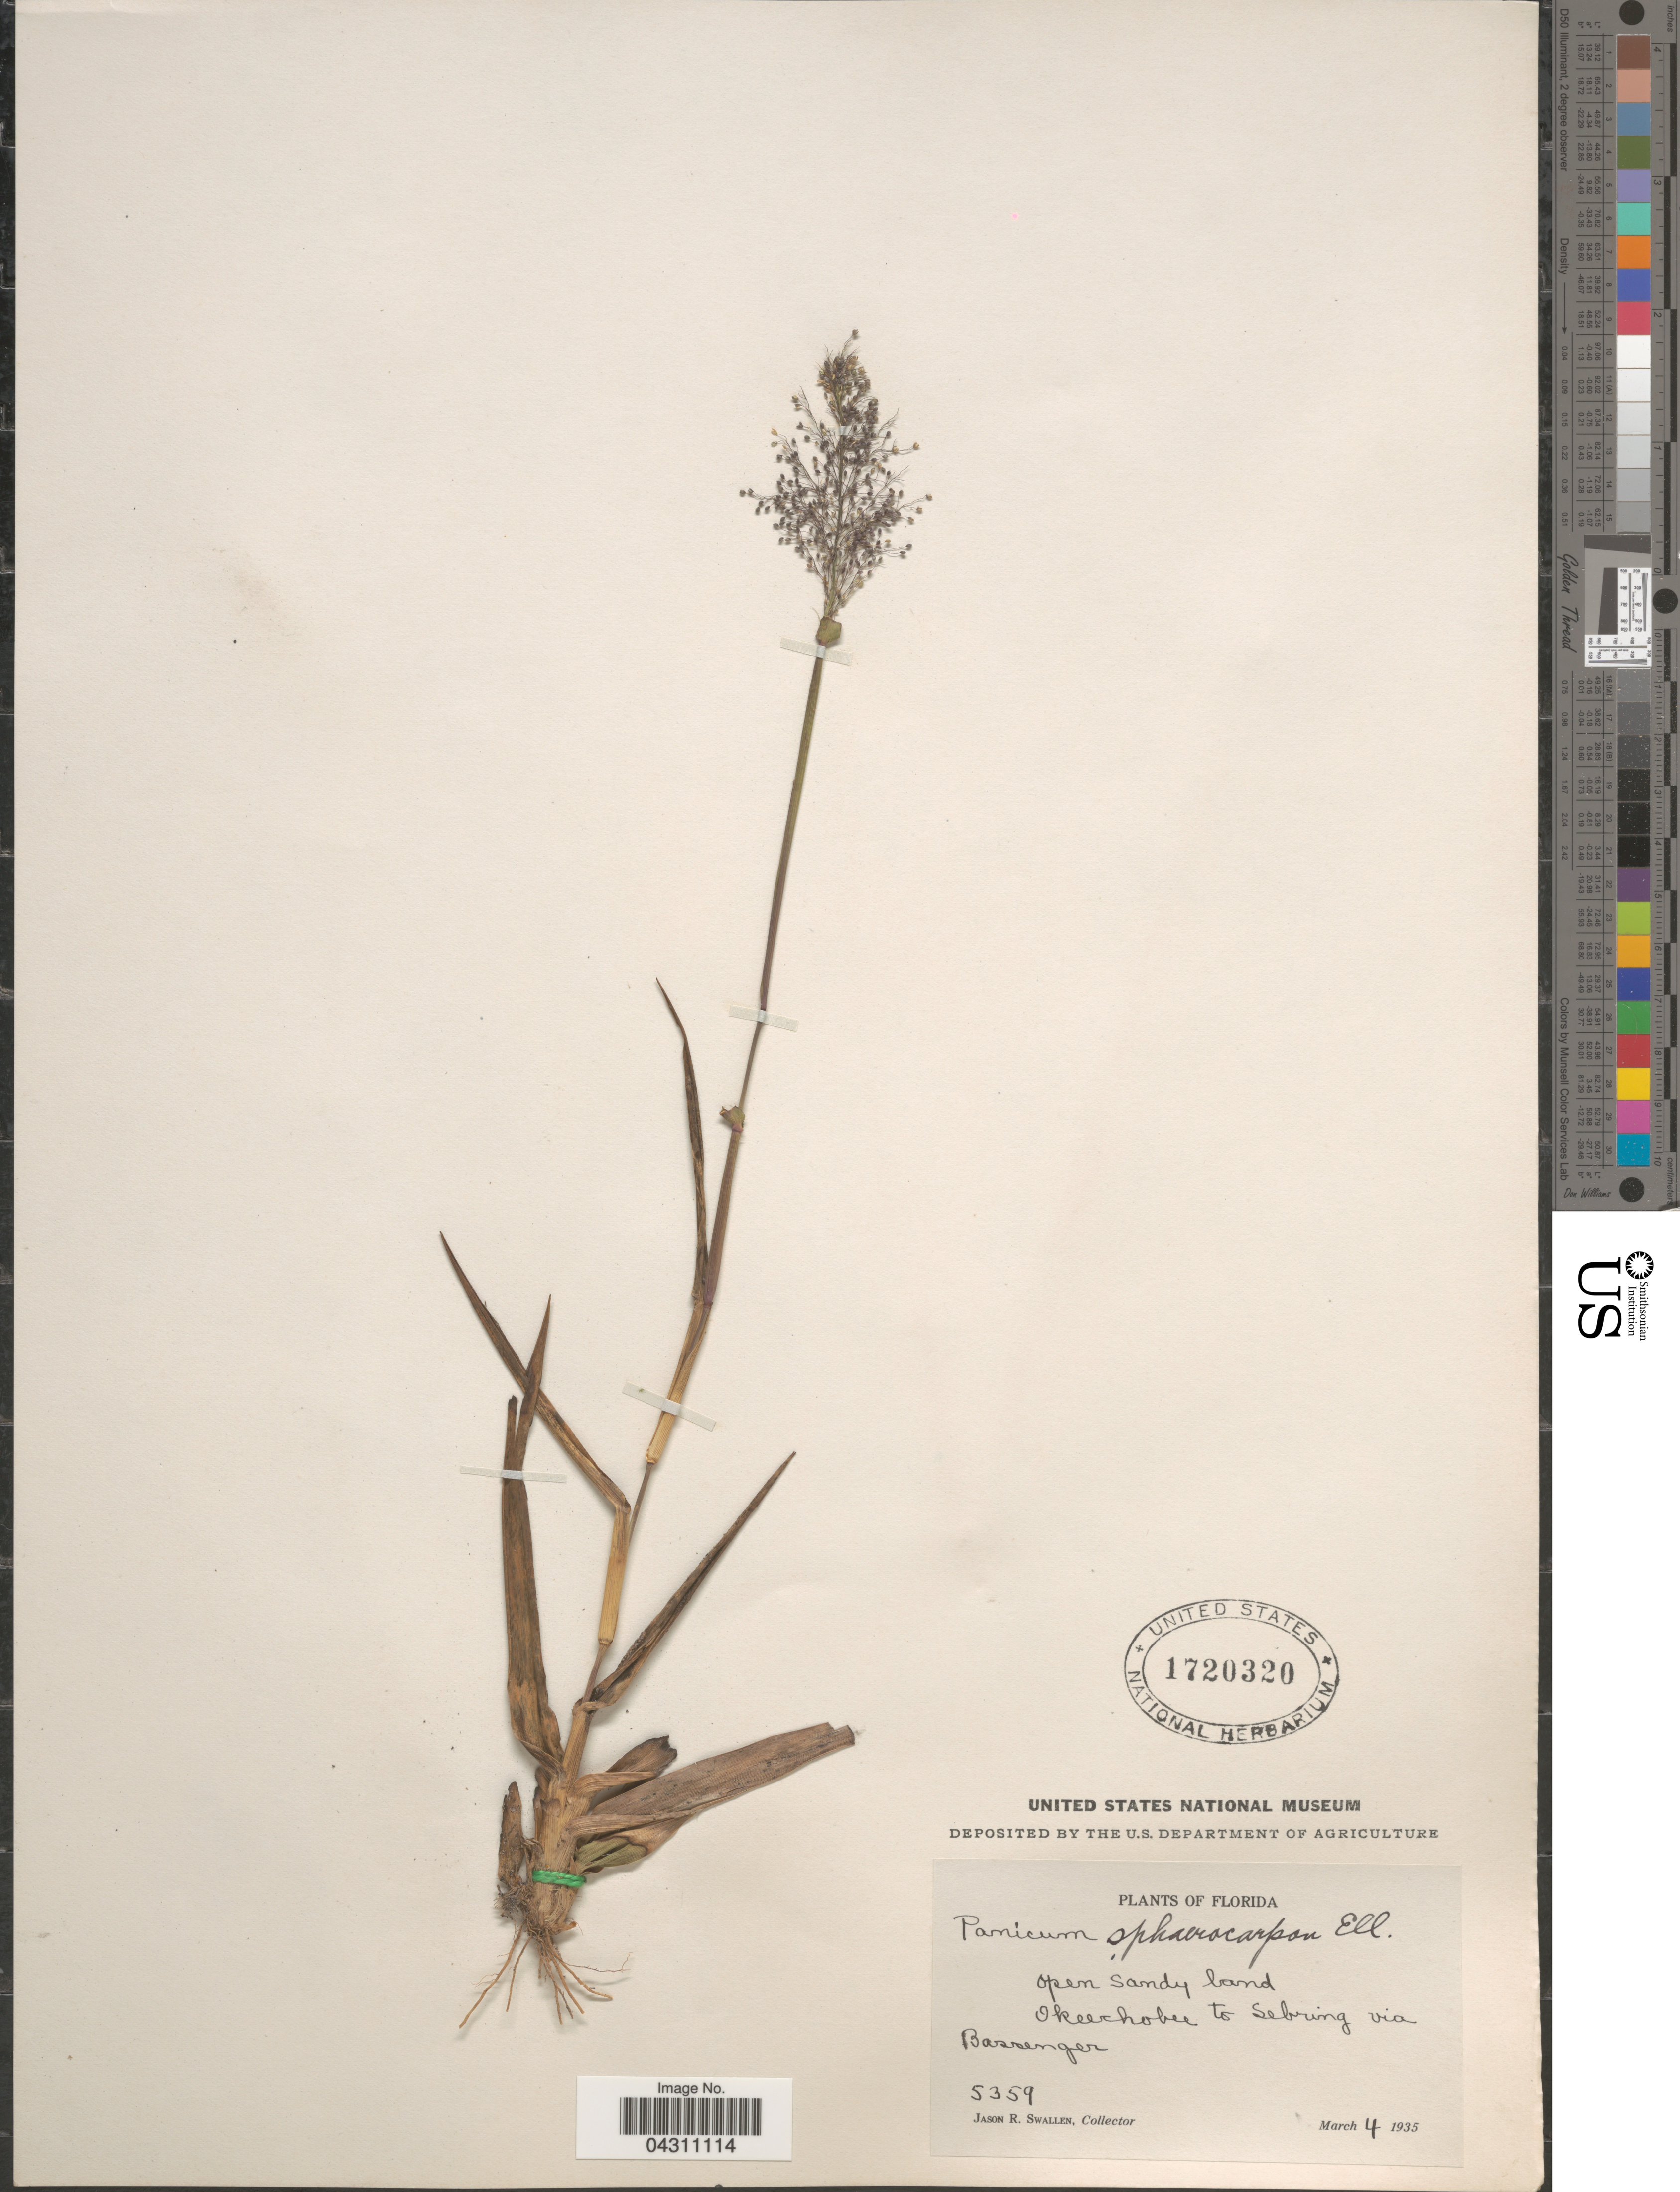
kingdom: Plantae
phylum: Tracheophyta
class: Liliopsida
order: Poales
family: Poaceae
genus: Dichanthelium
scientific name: Dichanthelium sphaerocarpon var. floridanum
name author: (Vasey) Davidse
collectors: J. R. Swallen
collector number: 5359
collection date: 1935-03-04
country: United States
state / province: Florida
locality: Open sandy land. Okeechobee to Sebring via Bassenger.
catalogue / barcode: US 1720320